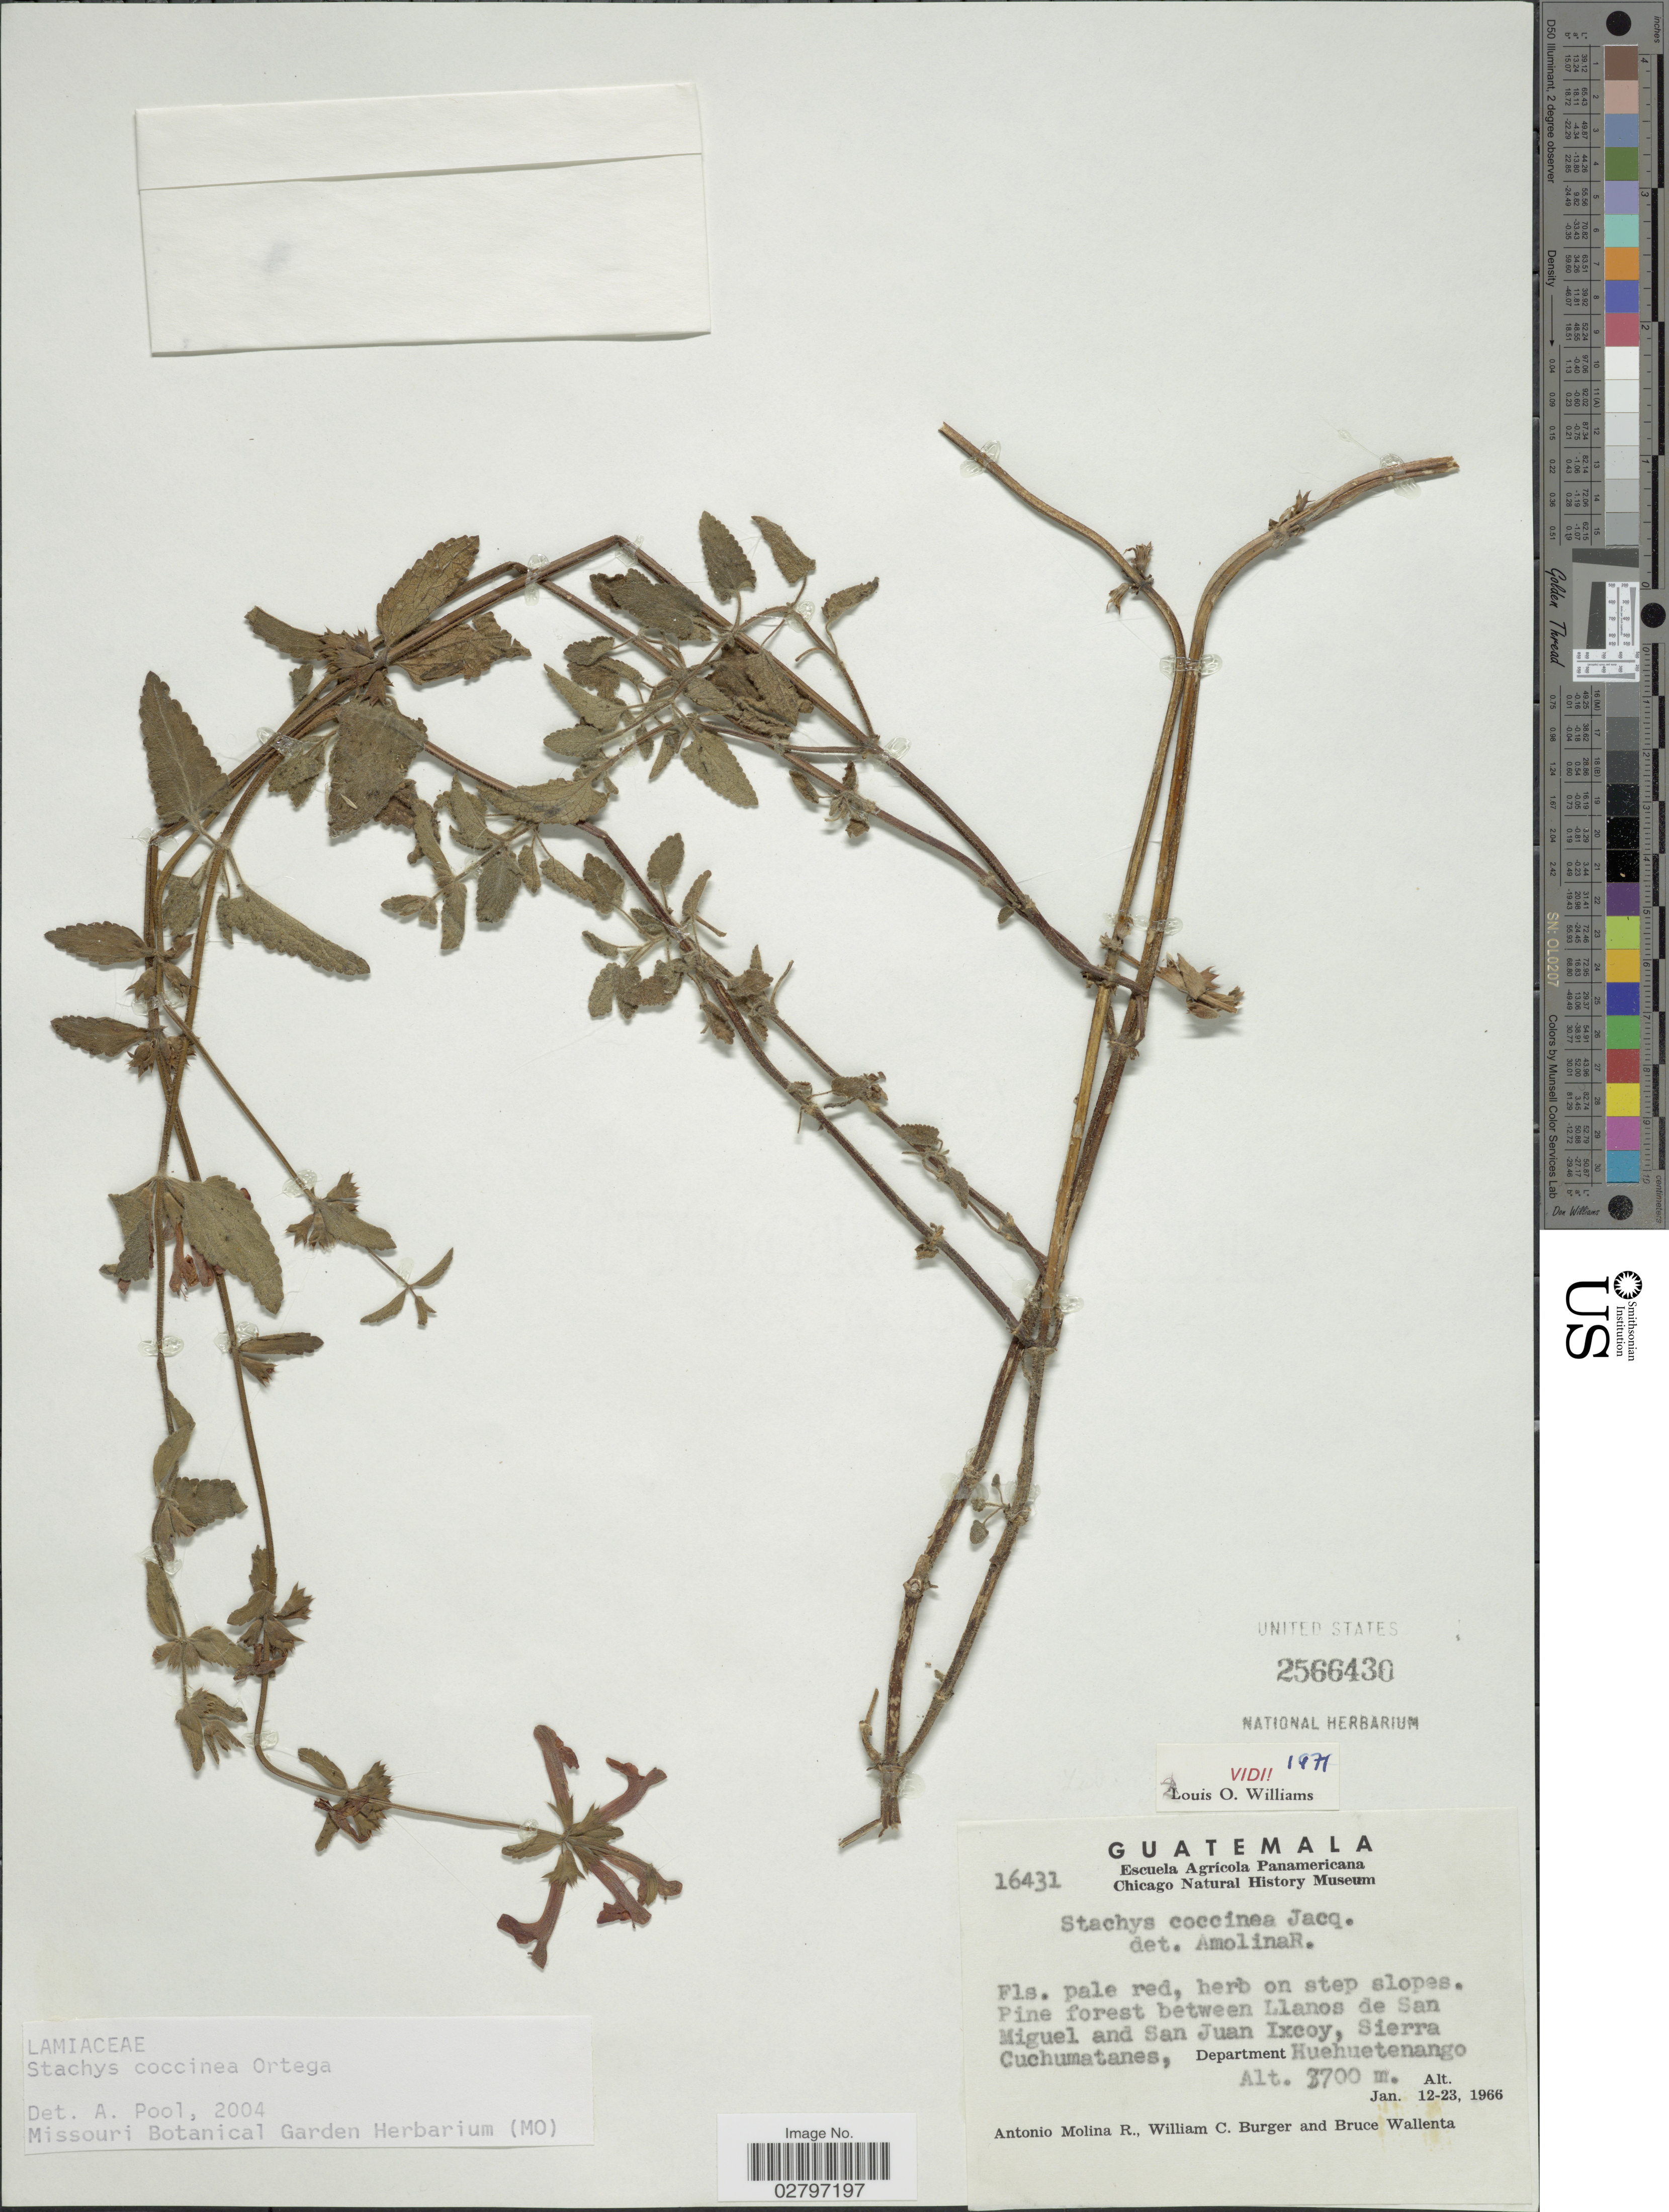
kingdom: Plantae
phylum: Tracheophyta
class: Magnoliopsida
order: Lamiales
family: Lamiaceae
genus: Stachys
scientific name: Stachys coccinea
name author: Ortega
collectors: A. Molina R., W. Burger & B. Wallenta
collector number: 16431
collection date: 1966-01-12/1966-01-23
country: Guatemala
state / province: Huehuetenango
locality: Pine forest between Llanos de San Miguel and San Juan Ixcoy, Sierra Cuchumatanes, Department Huehuetenango.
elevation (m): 3700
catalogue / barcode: US 2566430